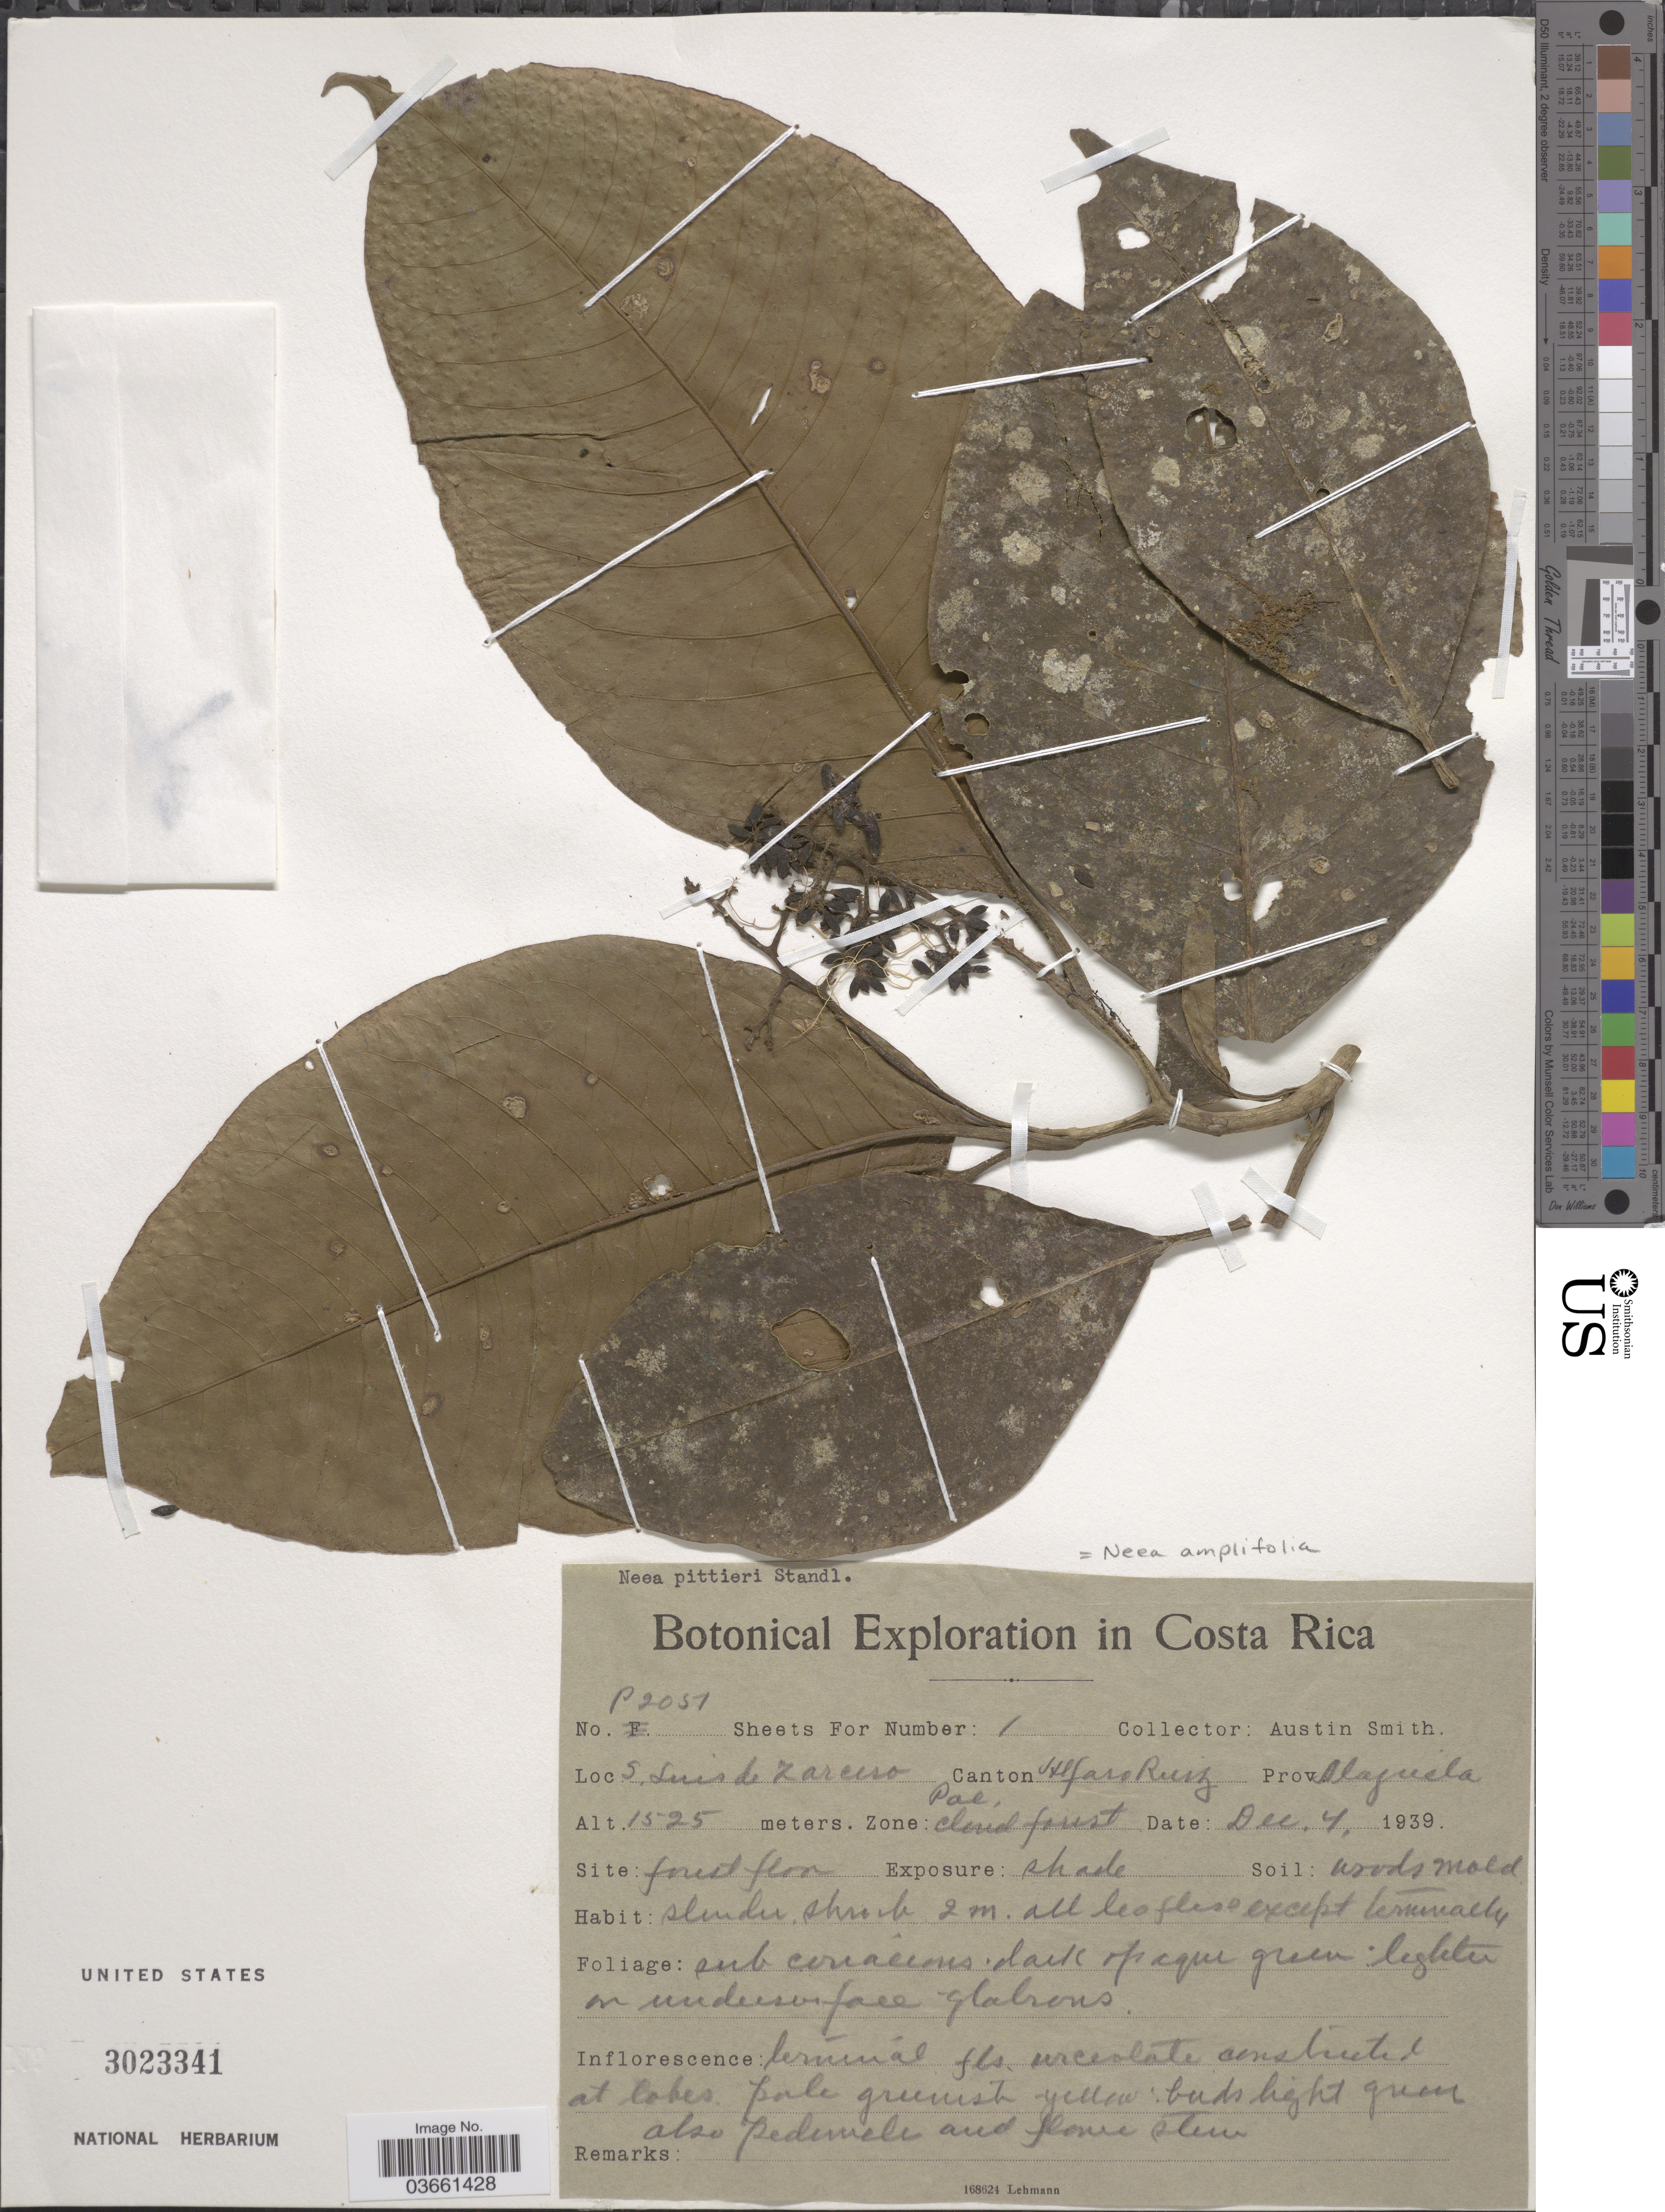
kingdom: Plantae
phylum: Tracheophyta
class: Magnoliopsida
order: Caryophyllales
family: Nyctaginaceae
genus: Neea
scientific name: Neea amplifolia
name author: Donn. Sm.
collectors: Aust P. Smith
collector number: P2051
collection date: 1939-12-04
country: Costa Rica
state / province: Alajuela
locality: S. Luis de Zarcero. Canton Alfaro Ruiz. Zone: Pae.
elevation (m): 1525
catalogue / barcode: US 3023341